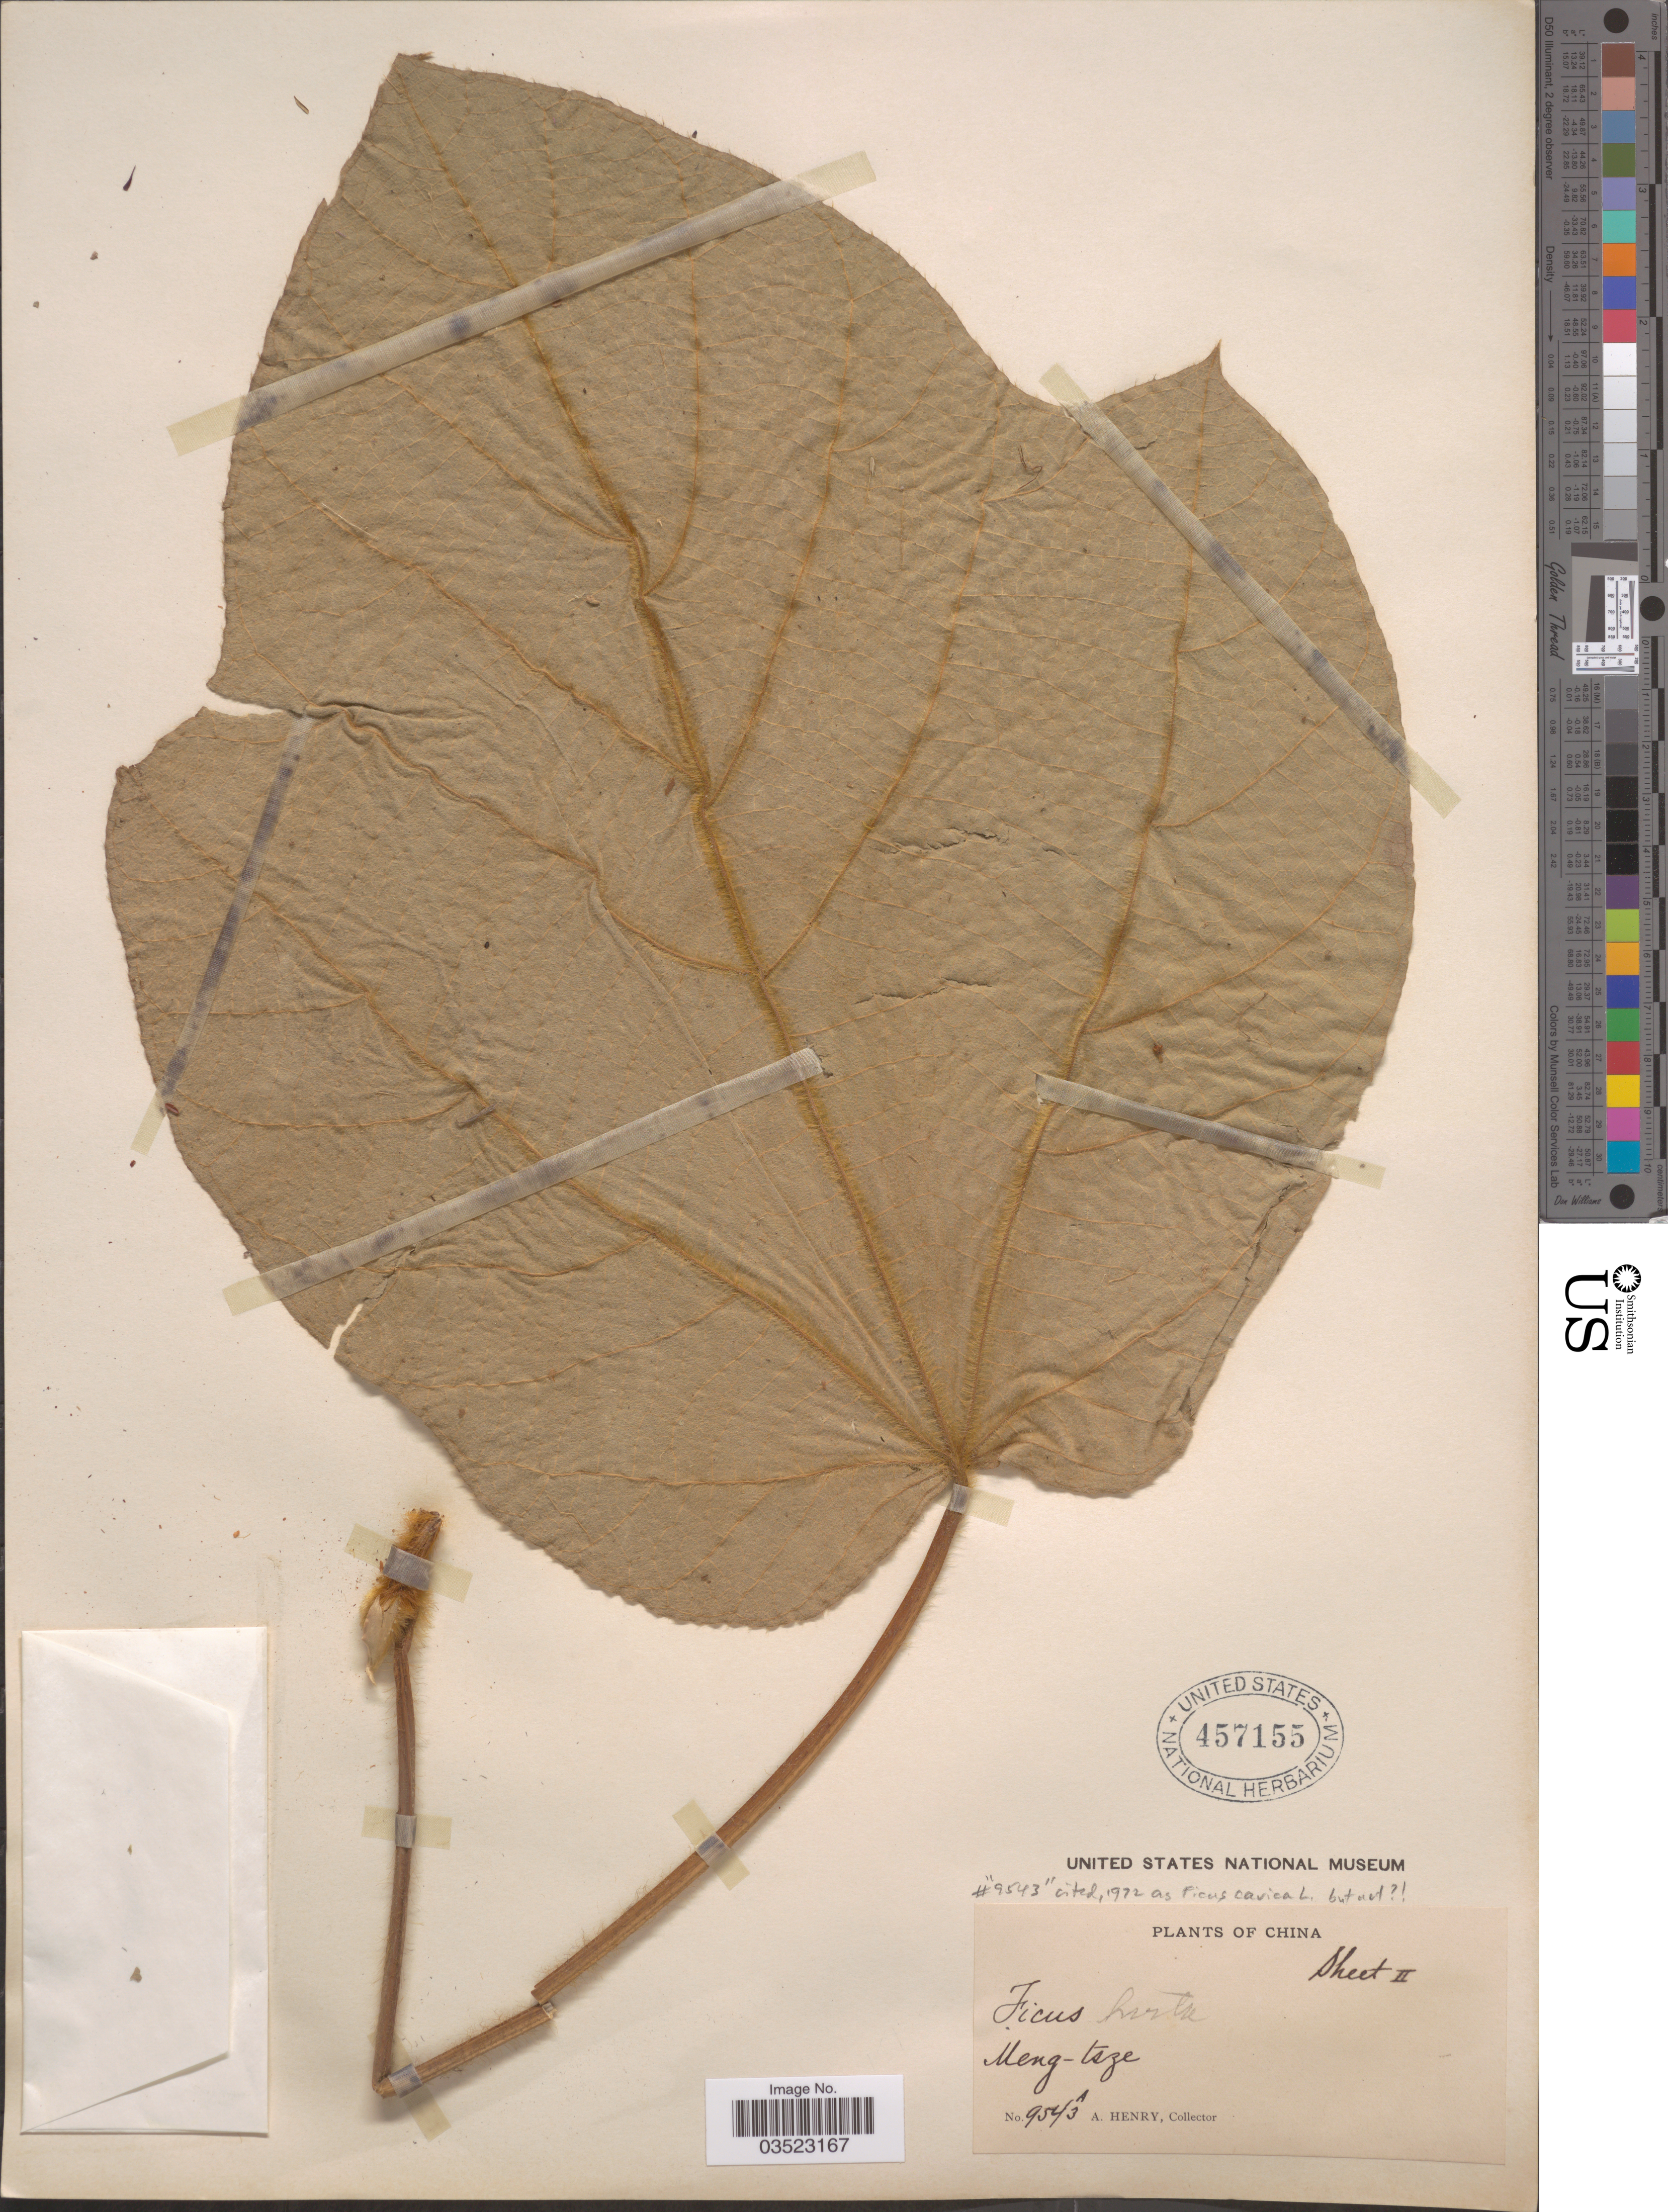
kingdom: Plantae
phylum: Tracheophyta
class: Magnoliopsida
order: Rosales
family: Moraceae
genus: Ficus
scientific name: Ficus sp.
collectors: A. Henry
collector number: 9543A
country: China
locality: Meng-tsze.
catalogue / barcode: US 457155